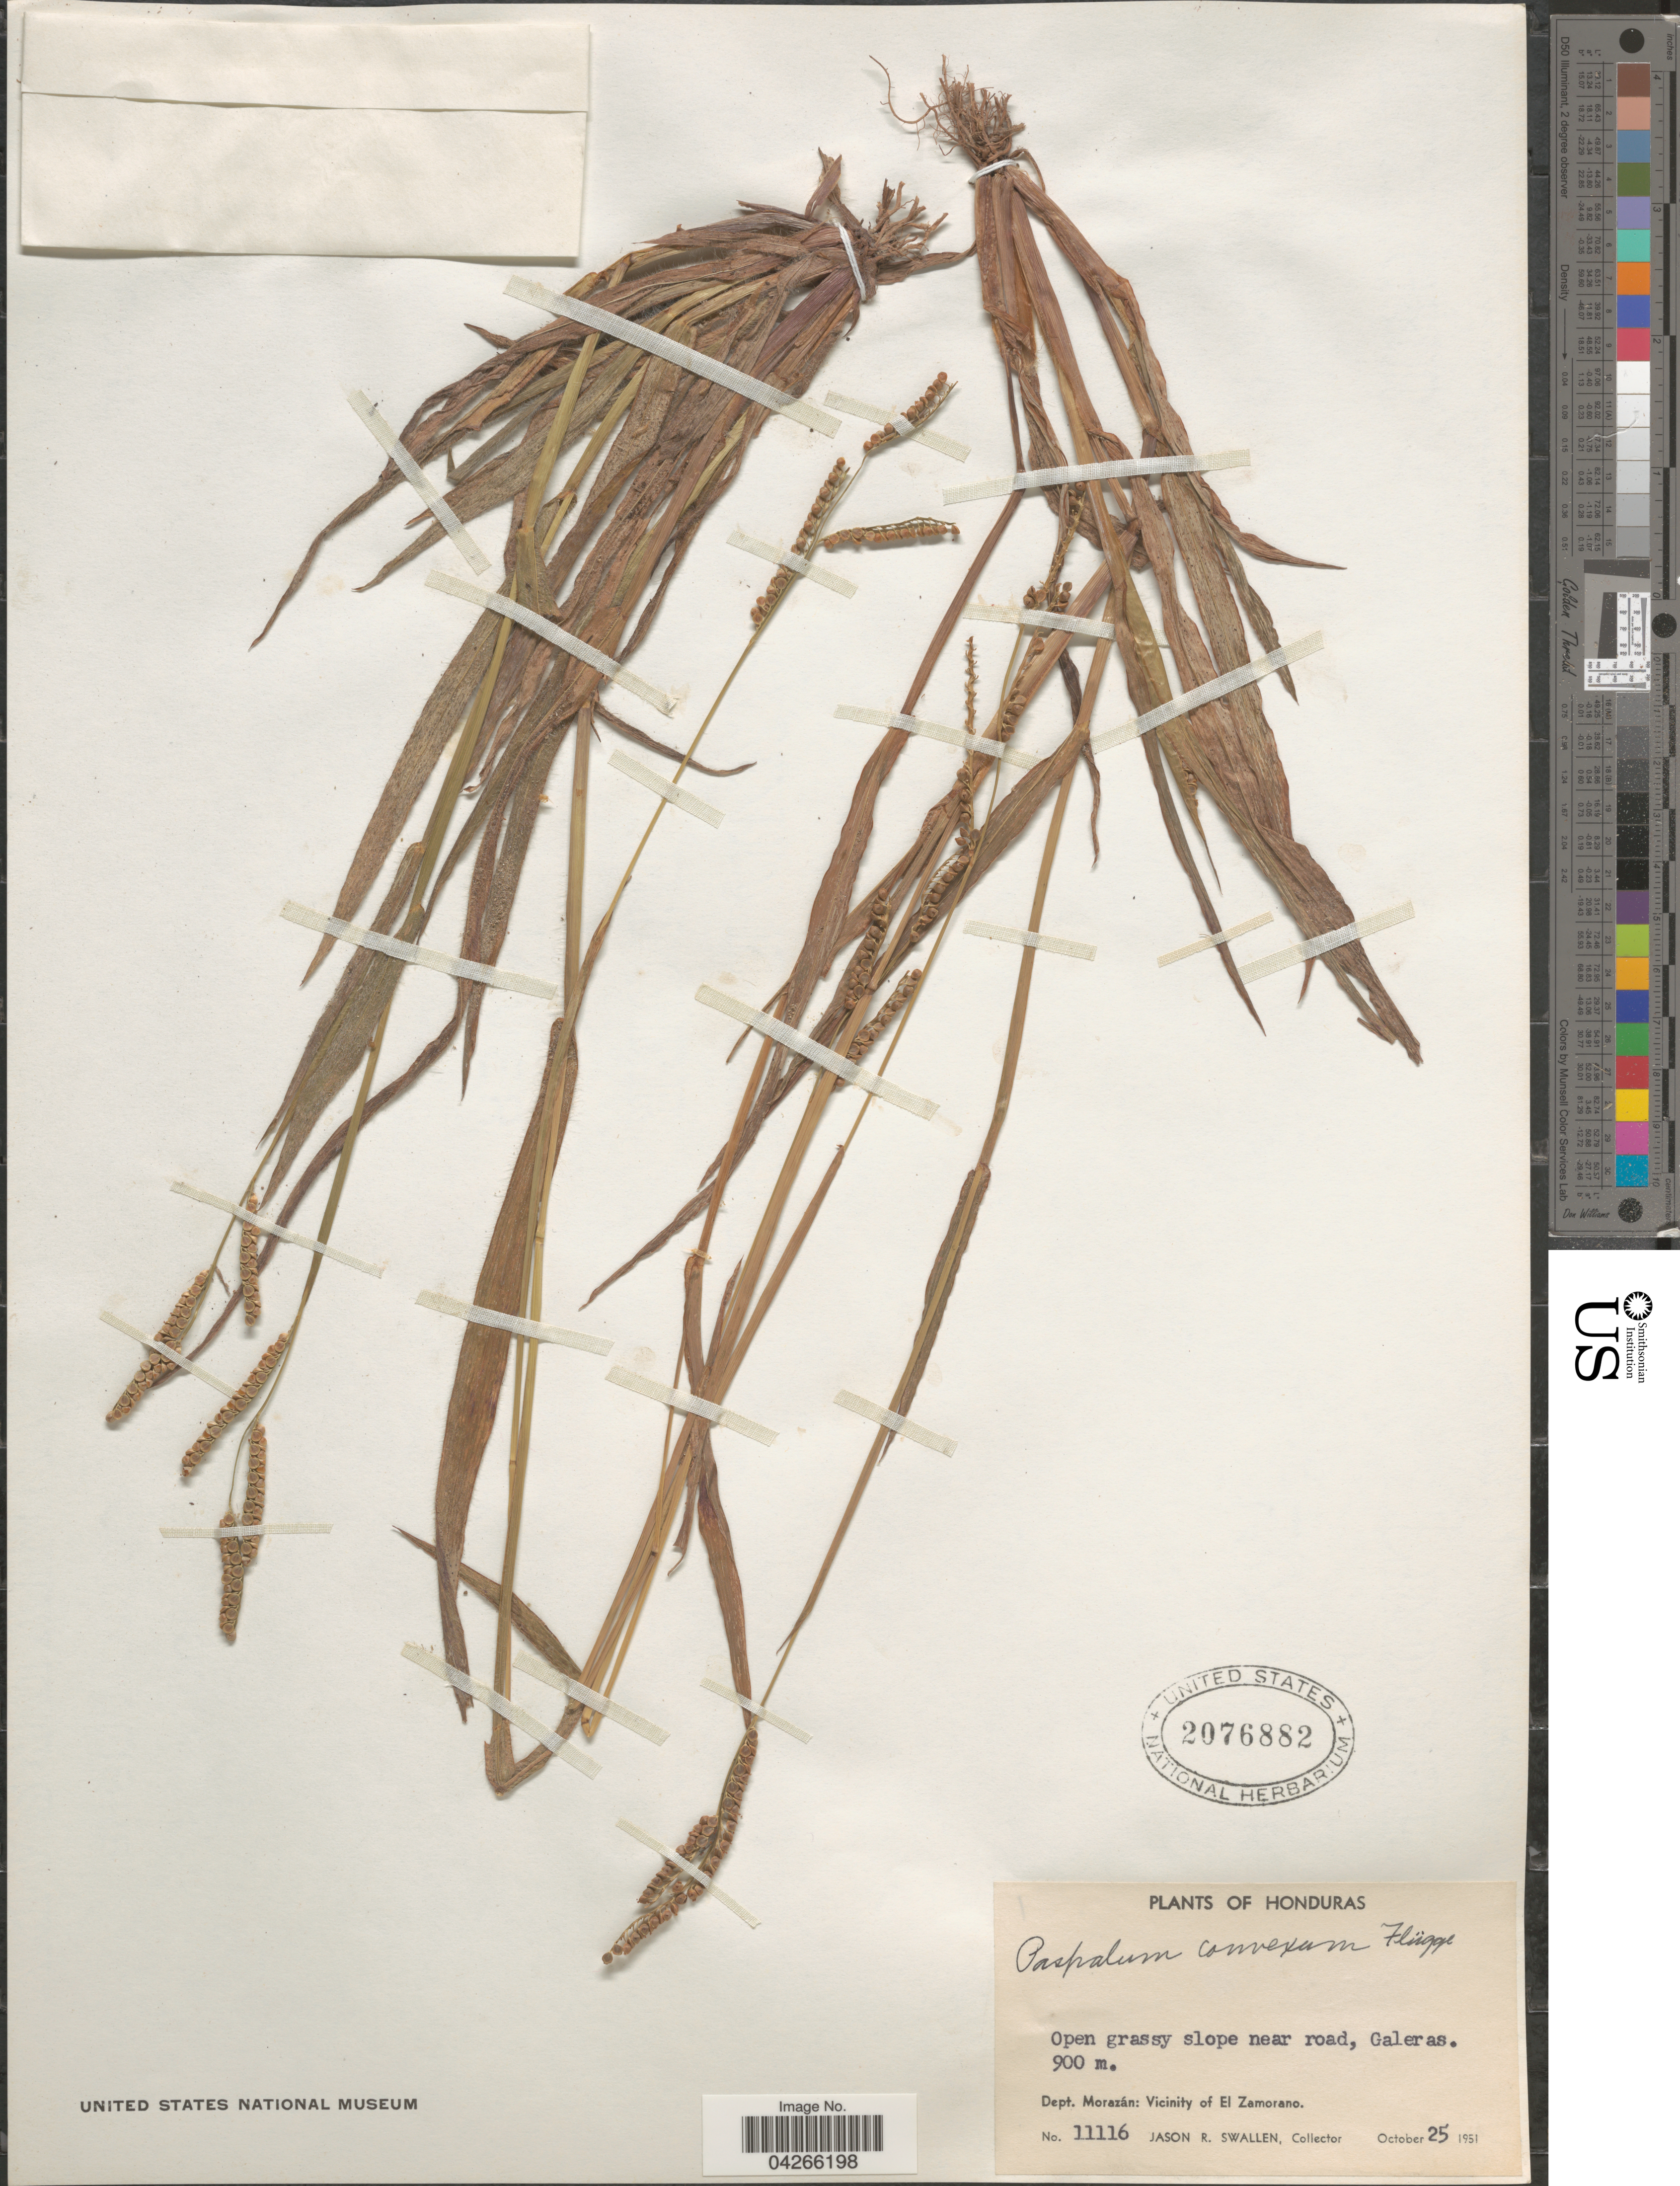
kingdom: Plantae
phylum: Tracheophyta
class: Liliopsida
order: Poales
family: Poaceae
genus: Paspalum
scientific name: Paspalum convexum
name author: Humb. & Bonpl. ex Flüggé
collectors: J. R. Swallen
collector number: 11116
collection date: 1951-10-25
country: Honduras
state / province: Fco. Morazán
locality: Open grassy slope near road, Galeras. Dept. Morazán: Vicinity of El Zamorano.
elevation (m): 900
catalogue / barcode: US 2076882